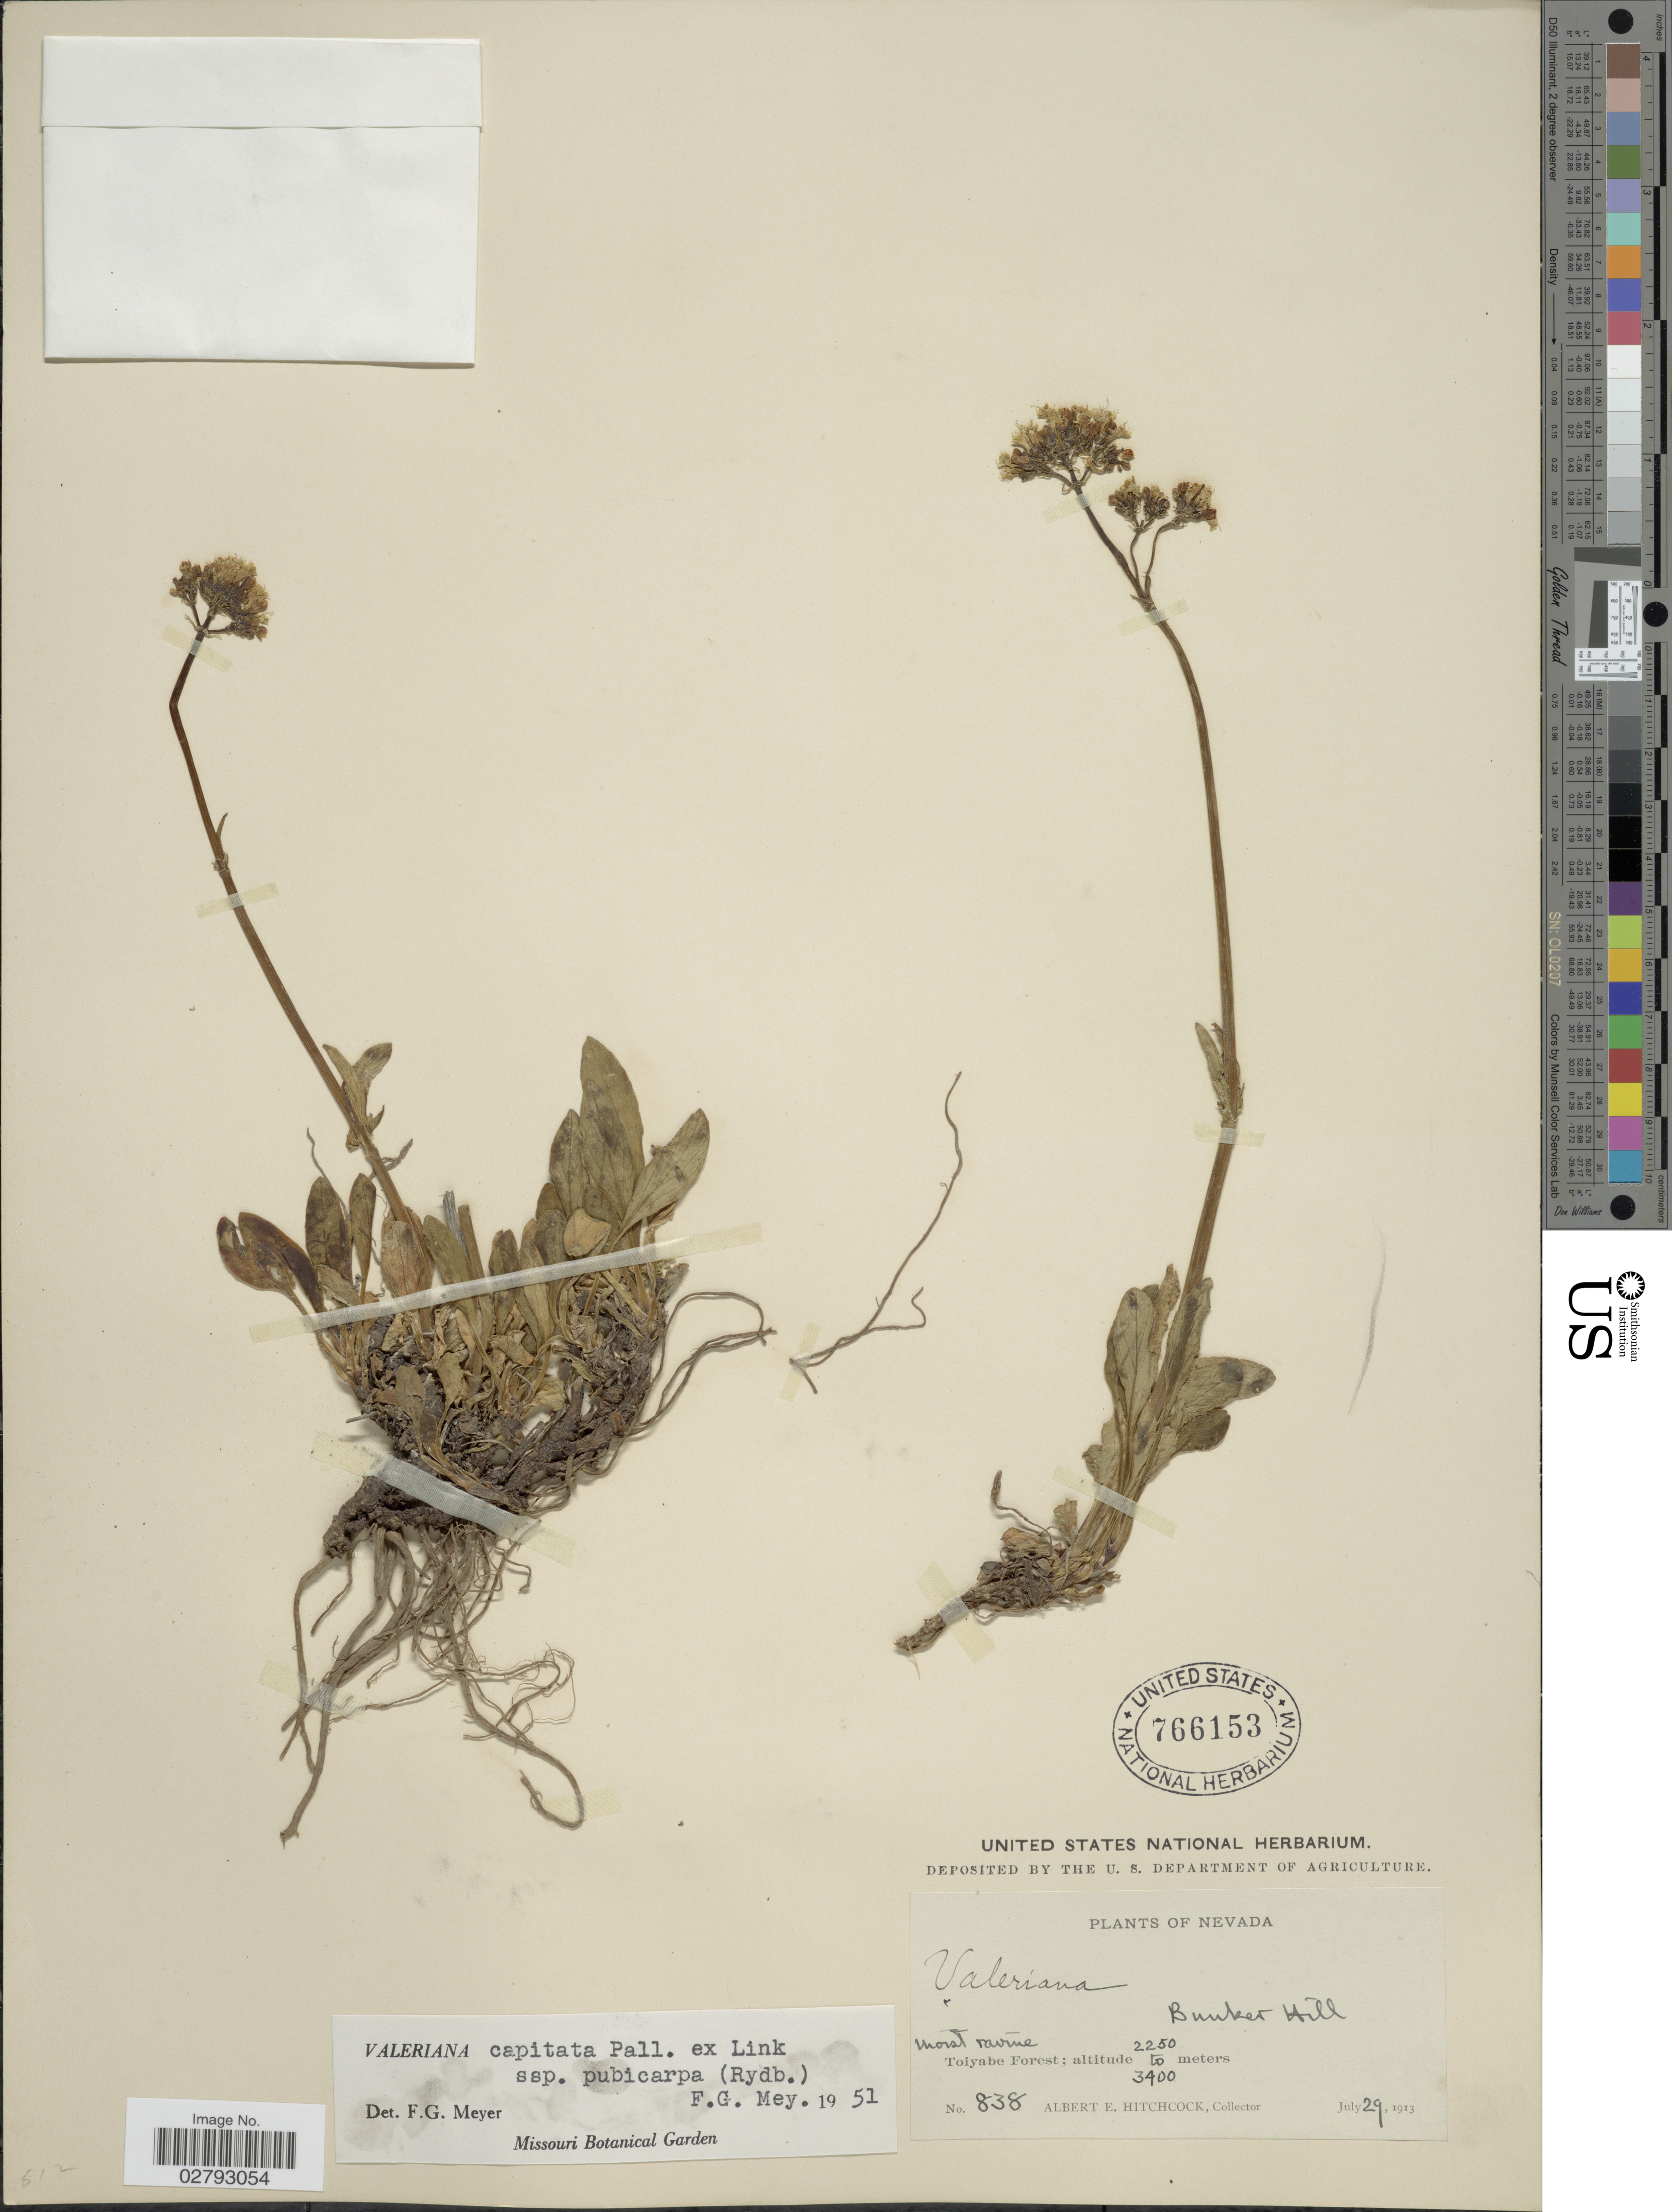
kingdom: Plantae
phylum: Tracheophyta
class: Magnoliopsida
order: Dipsacales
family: Caprifoliaceae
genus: Valeriana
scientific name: Valeriana capitata subsp. pubicarpa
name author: (Rydb.) F.G. Mey.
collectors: A. Hitchcock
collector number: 838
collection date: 1913-07-29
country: United States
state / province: Nevada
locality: Bunker Hill. Moist ravine. Toiyable Forest.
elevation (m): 2250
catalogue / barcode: US 766153